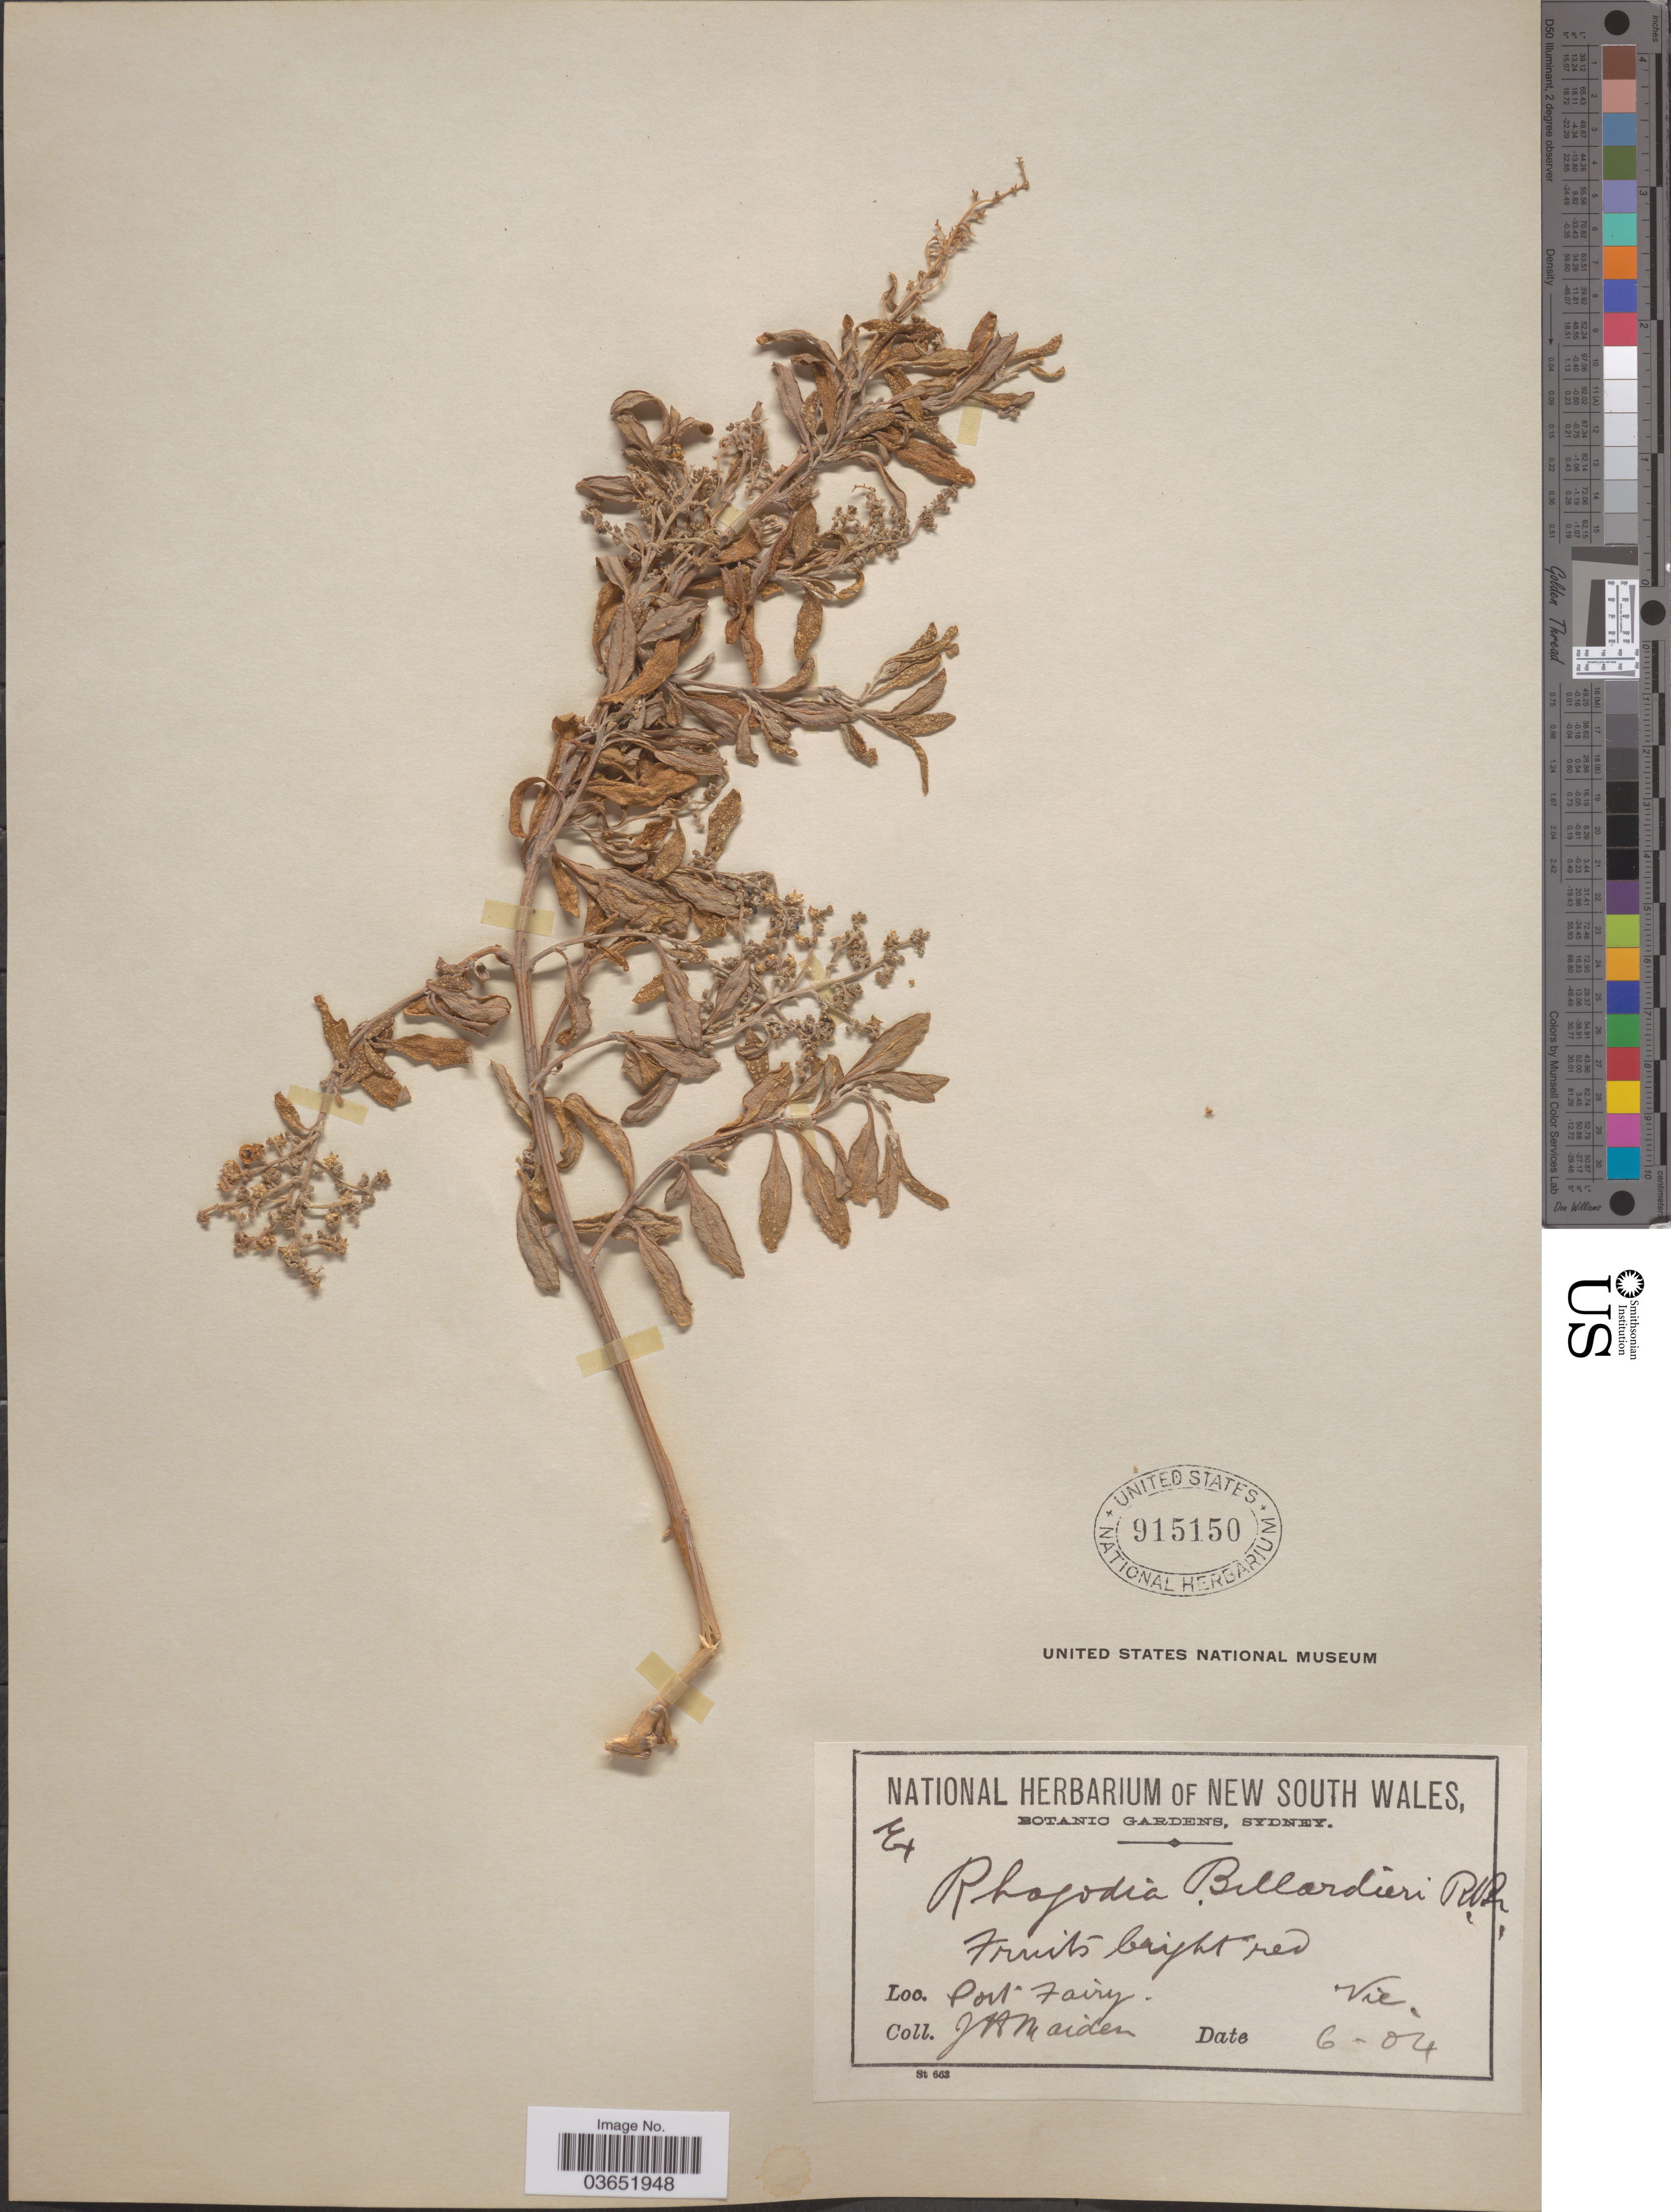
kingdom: Plantae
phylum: Tracheophyta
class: Magnoliopsida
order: Caryophyllales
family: Amaranthaceae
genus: Rhagodia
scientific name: Rhagodia billardierei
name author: R. Br.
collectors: J. Maiden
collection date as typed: Transcribed d/m/y: /6/4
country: Australia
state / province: New South Wales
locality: Port Fairy. Vic.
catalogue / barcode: US 915150